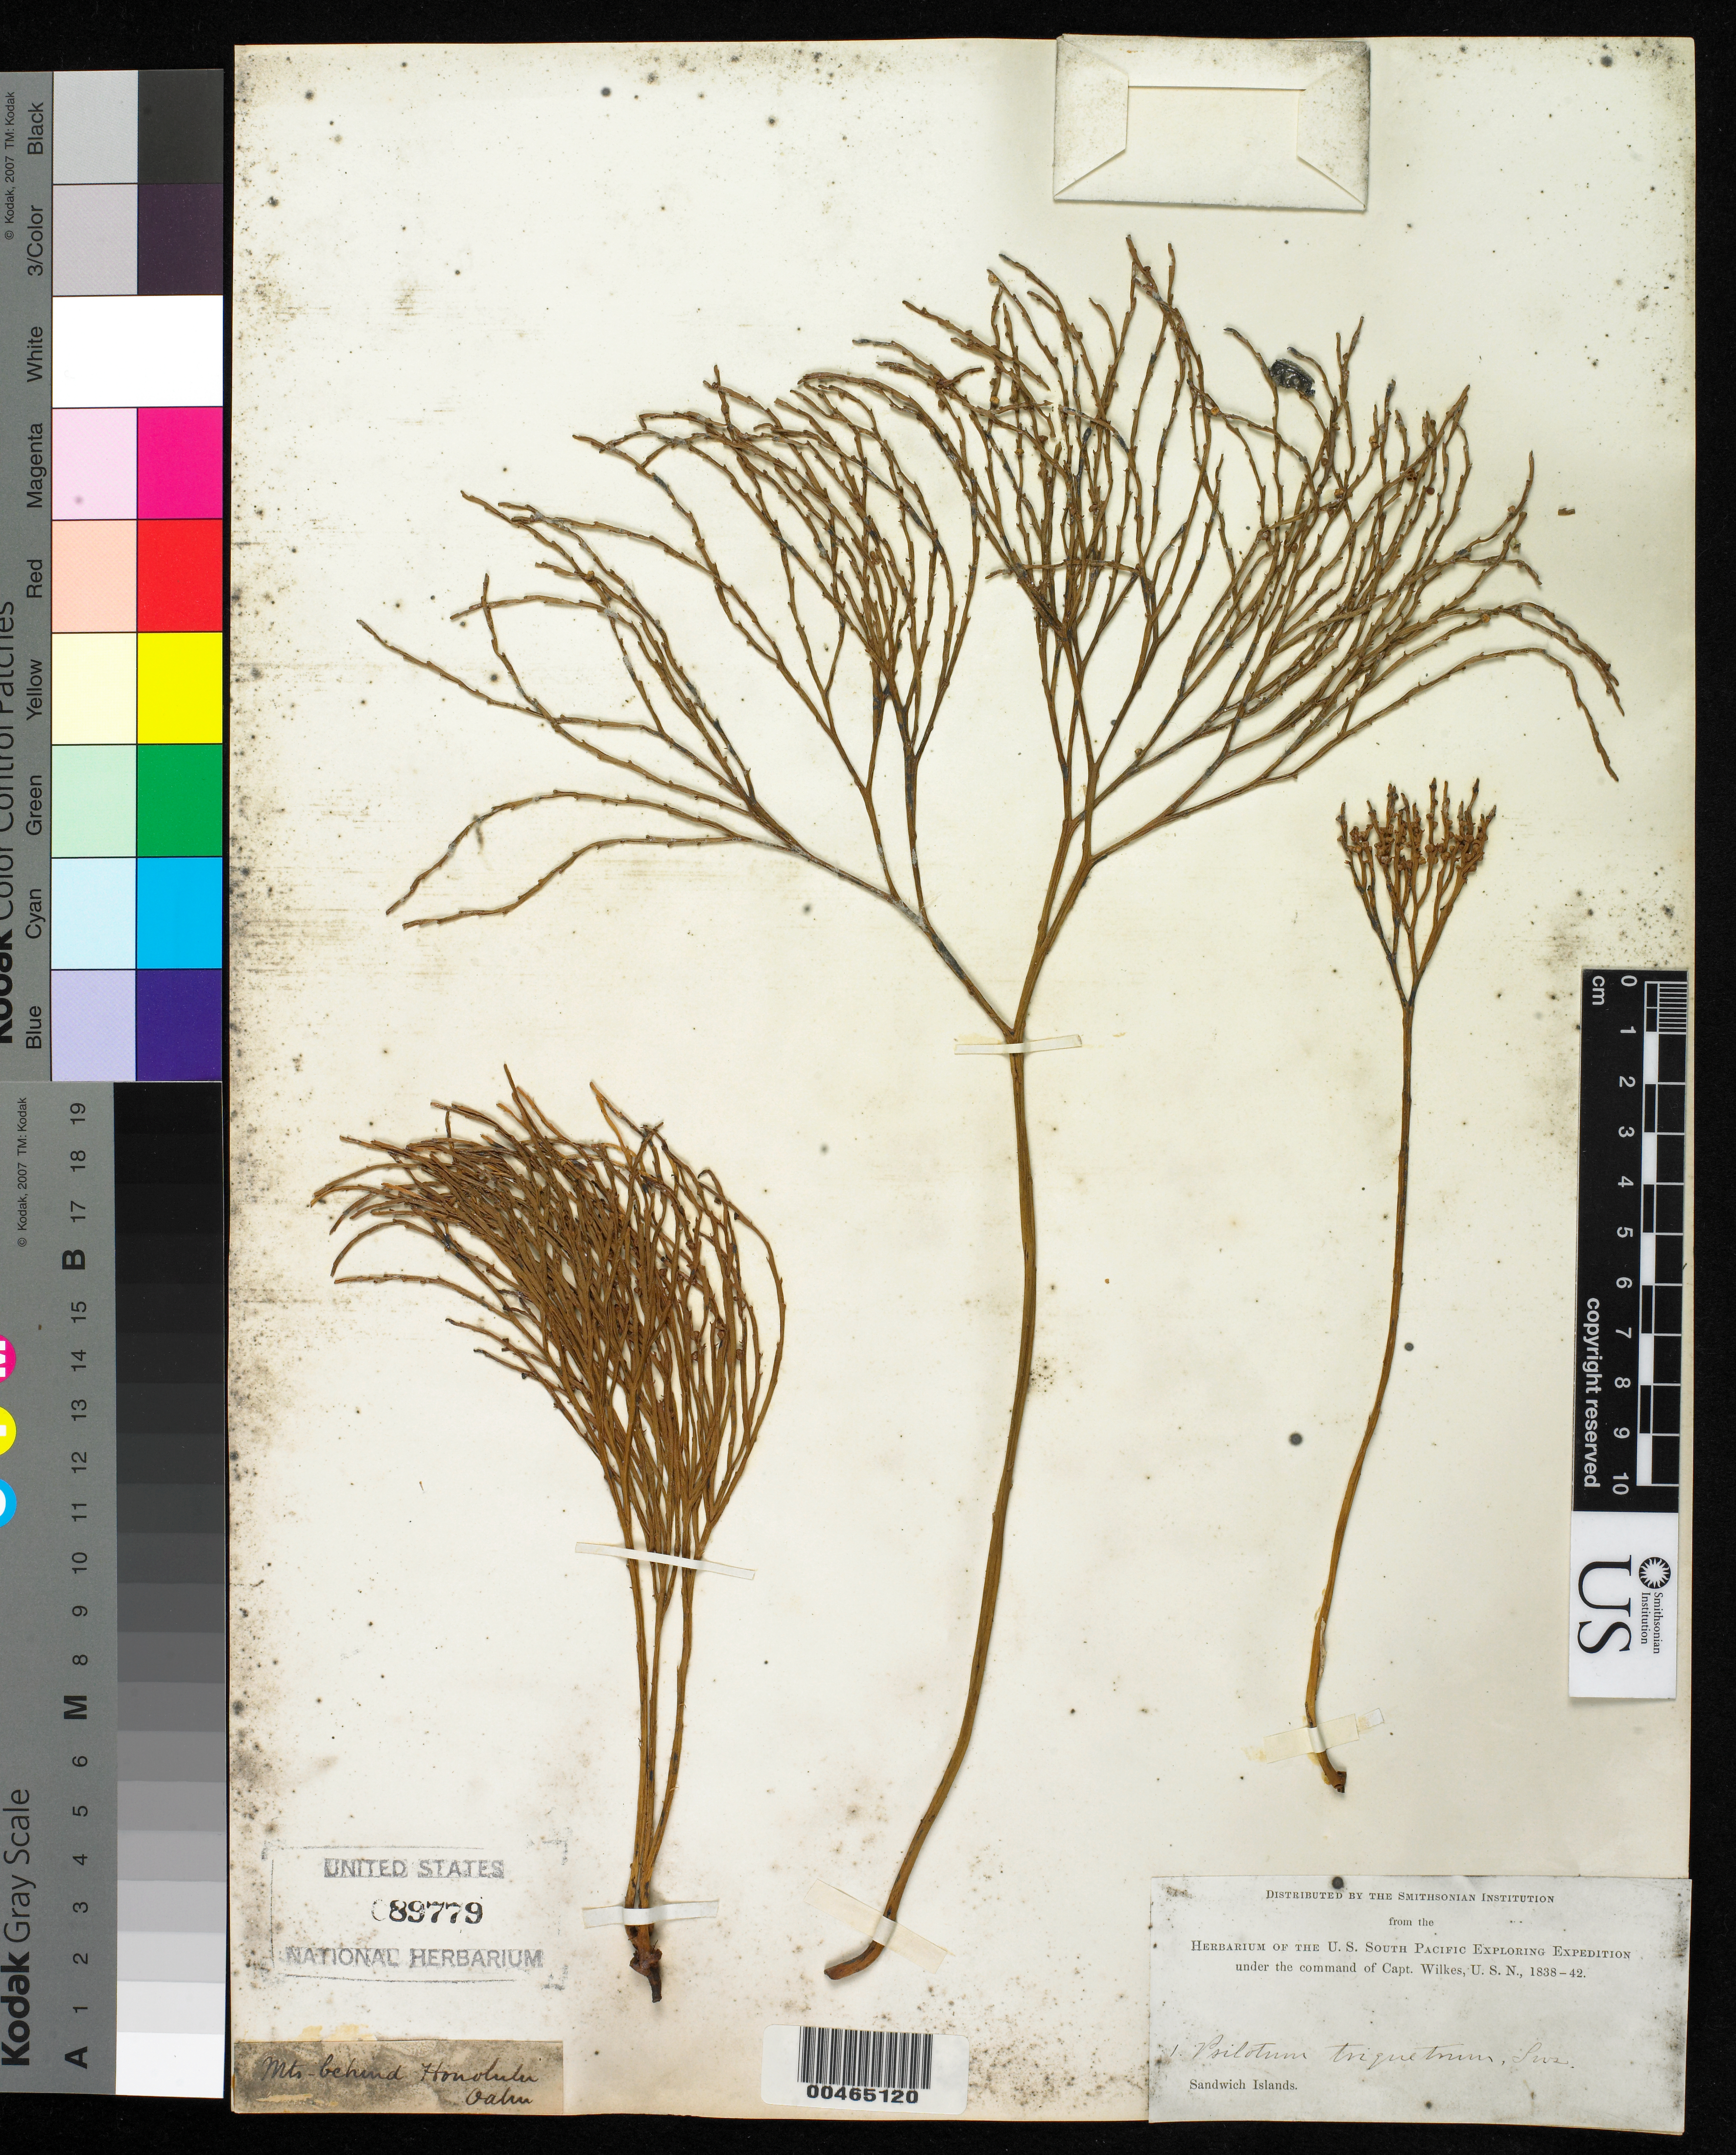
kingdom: Plantae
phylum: Tracheophyta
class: Polypodiopsida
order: Psilotales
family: Psilotaceae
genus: Psilotum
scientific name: Psilotum nudum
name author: (L.) P. Beauv.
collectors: Wilkes Explor. Exped.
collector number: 1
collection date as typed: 1838 to -- --- 1842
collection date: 1838/1842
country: United States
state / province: Hawaii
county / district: Hawaii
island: Hawaii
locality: Sandwich Islands, Hawaii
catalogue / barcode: US 89779